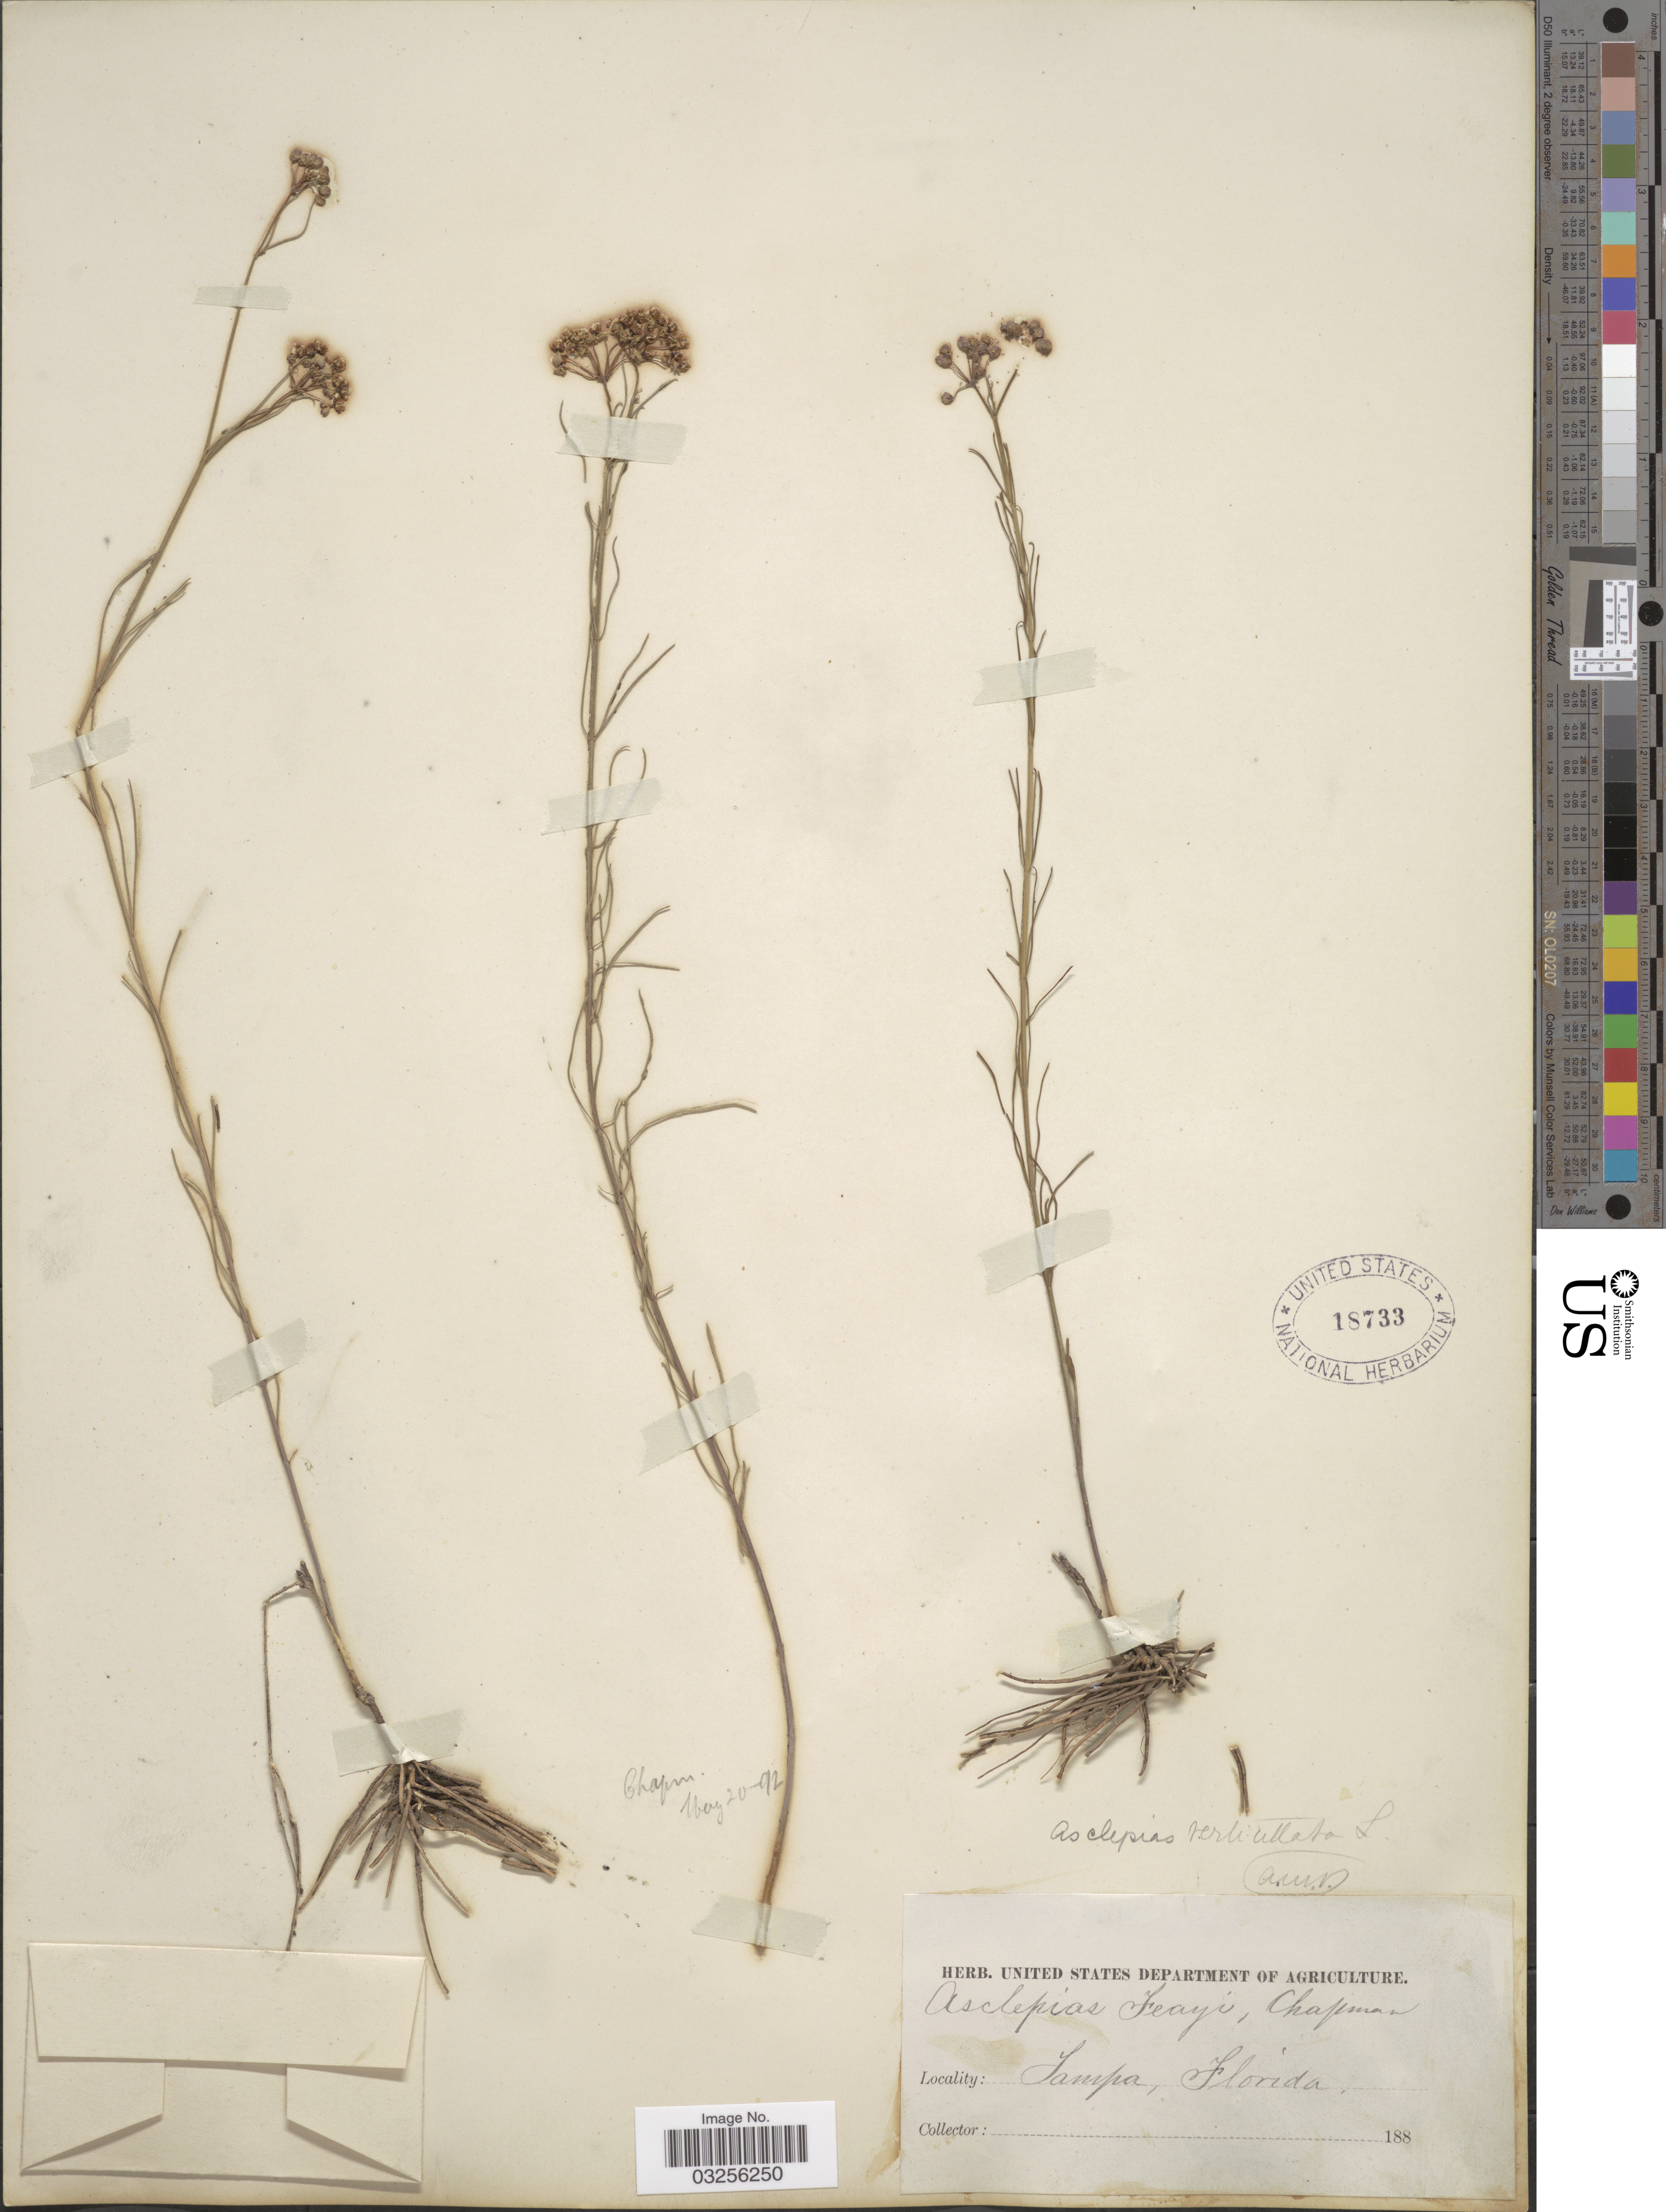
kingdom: Plantae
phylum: Tracheophyta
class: Magnoliopsida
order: Gentianales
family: Apocynaceae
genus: Asclepias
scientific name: Asclepias verticillata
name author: L.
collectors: ex herb. U. S. Department of Agriculture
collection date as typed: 188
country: United States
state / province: Florida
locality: Sampa.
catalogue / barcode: US 18733